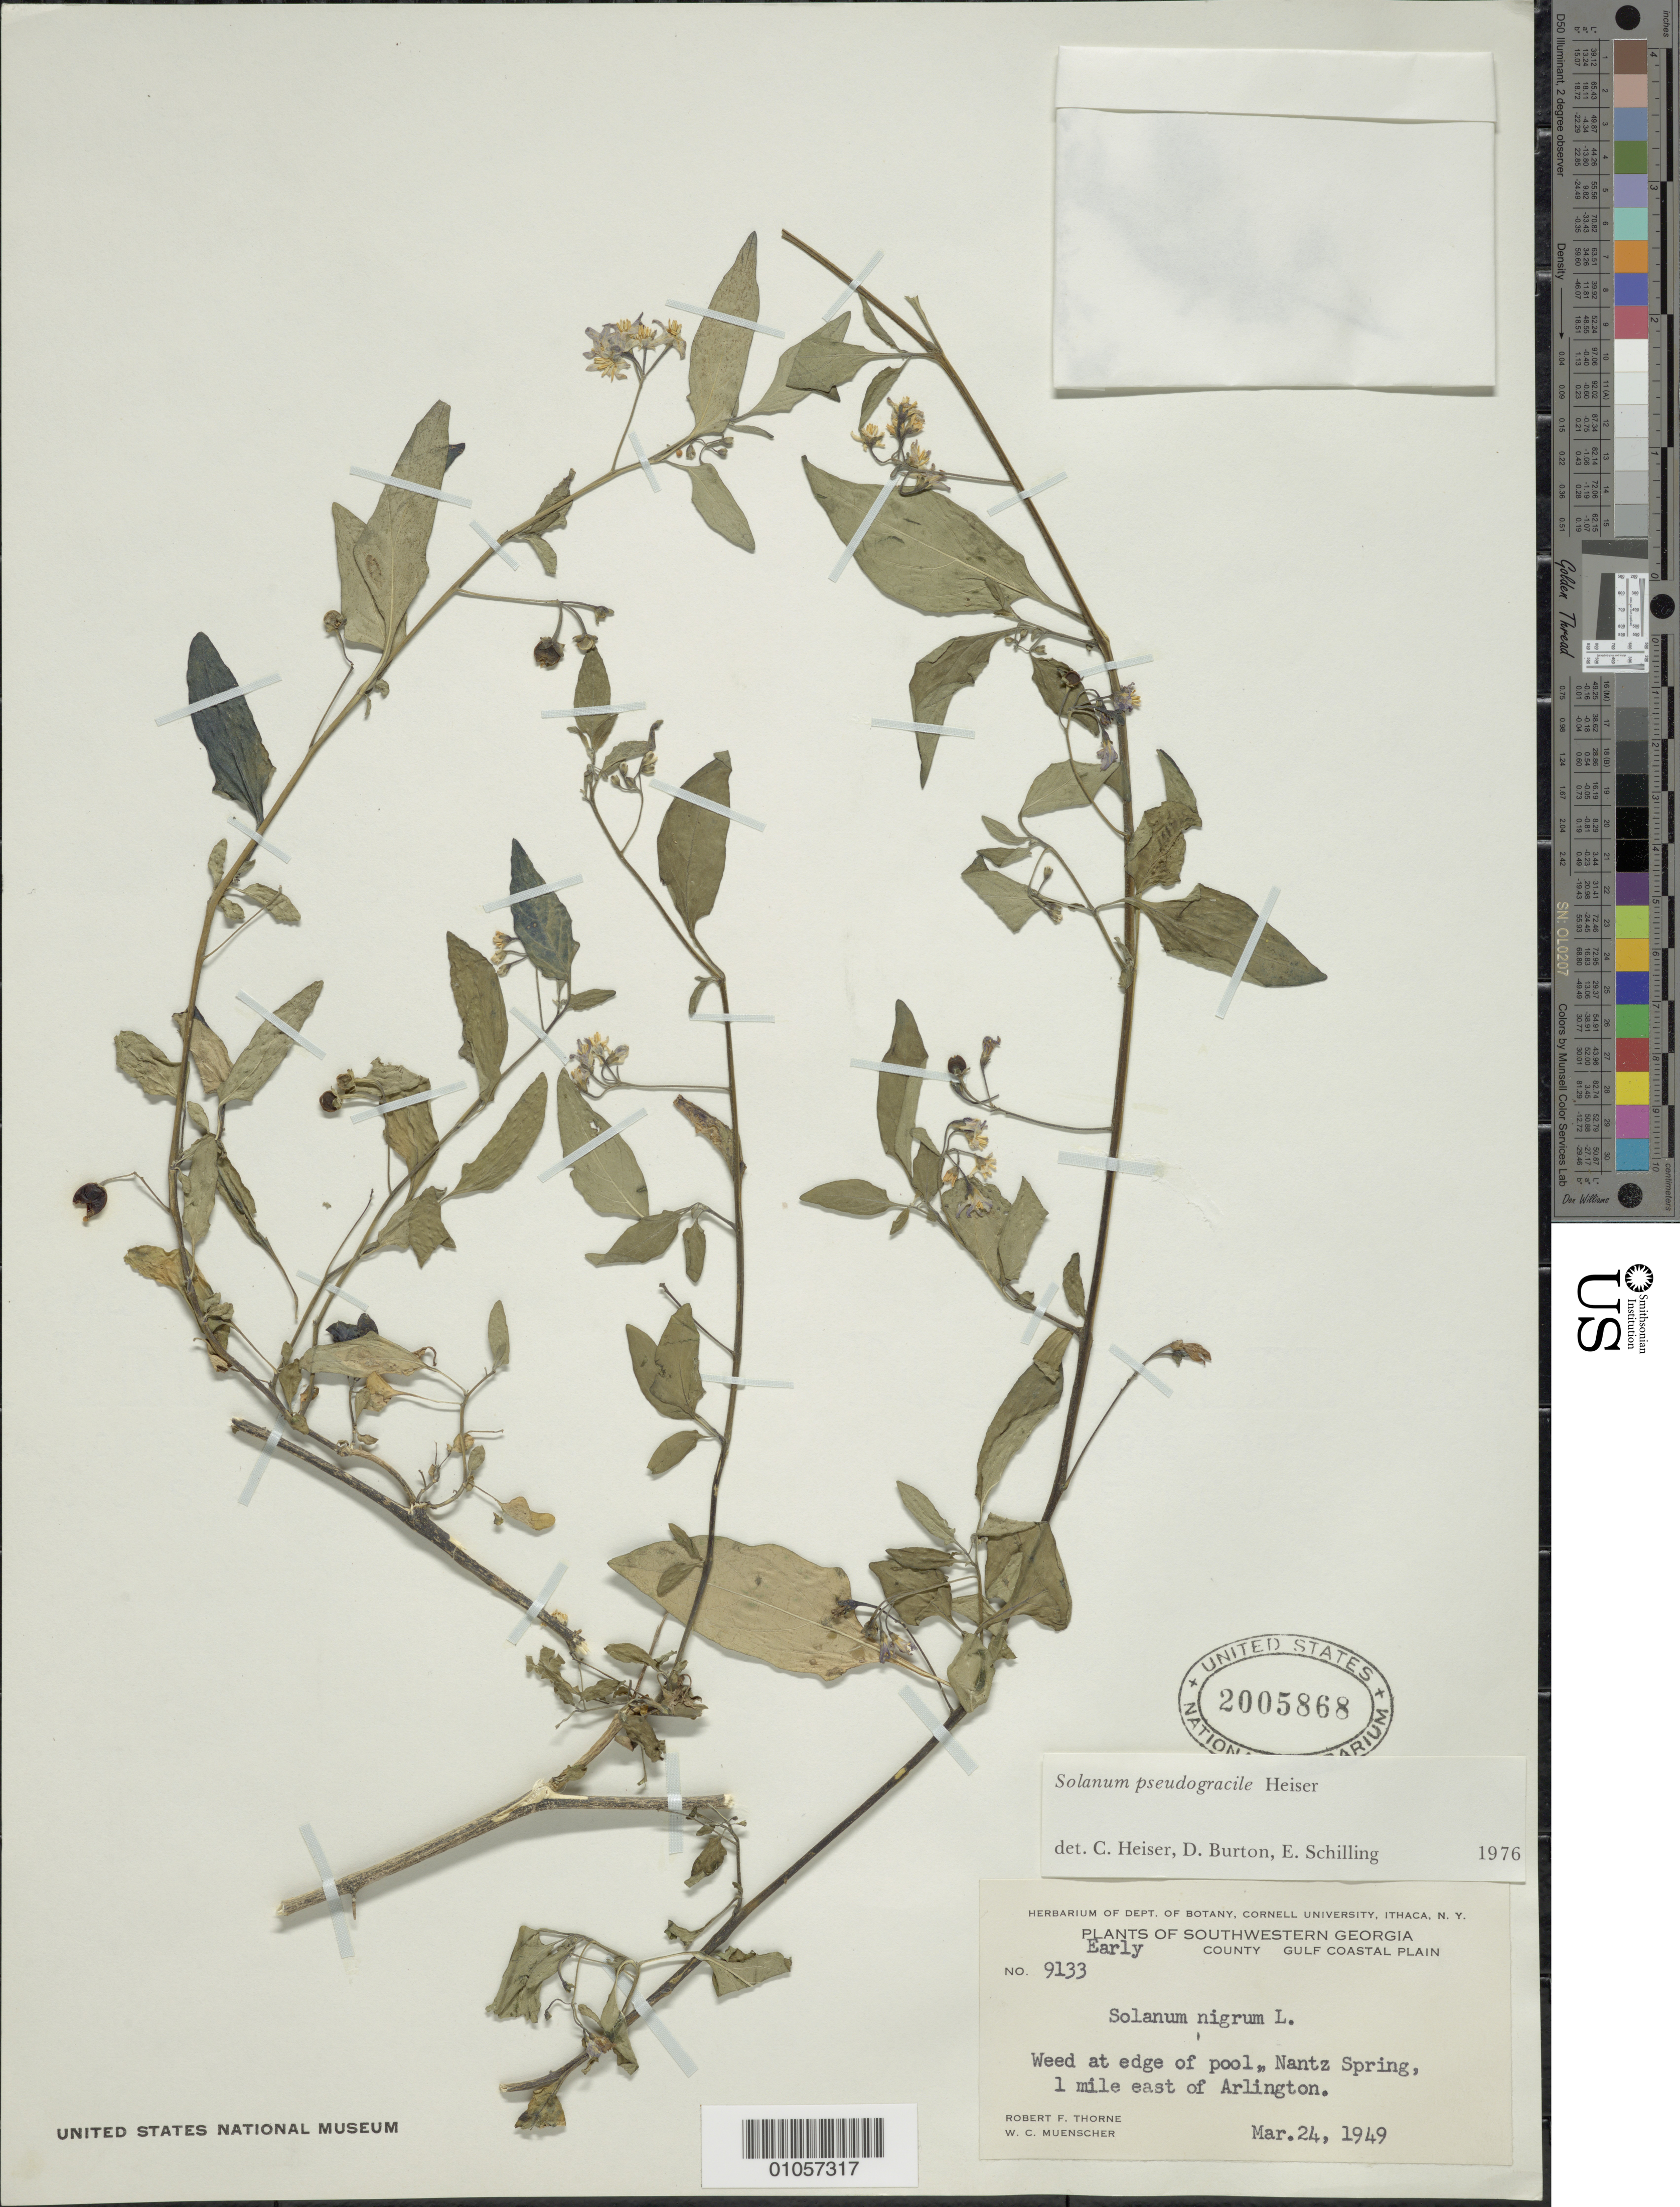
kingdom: Plantae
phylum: Tracheophyta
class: Magnoliopsida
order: Solanales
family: Solanaceae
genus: Solanum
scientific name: Solanum pseudogracile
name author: Heiser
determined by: Knapp, S. D.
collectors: R. F. Thorne & W. Muenscher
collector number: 9133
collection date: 1949-03-24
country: United States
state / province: Georgia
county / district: Early County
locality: Nantz Spring, 1 mile E of Arlington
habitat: Weed at edge of pool.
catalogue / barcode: US 2005868